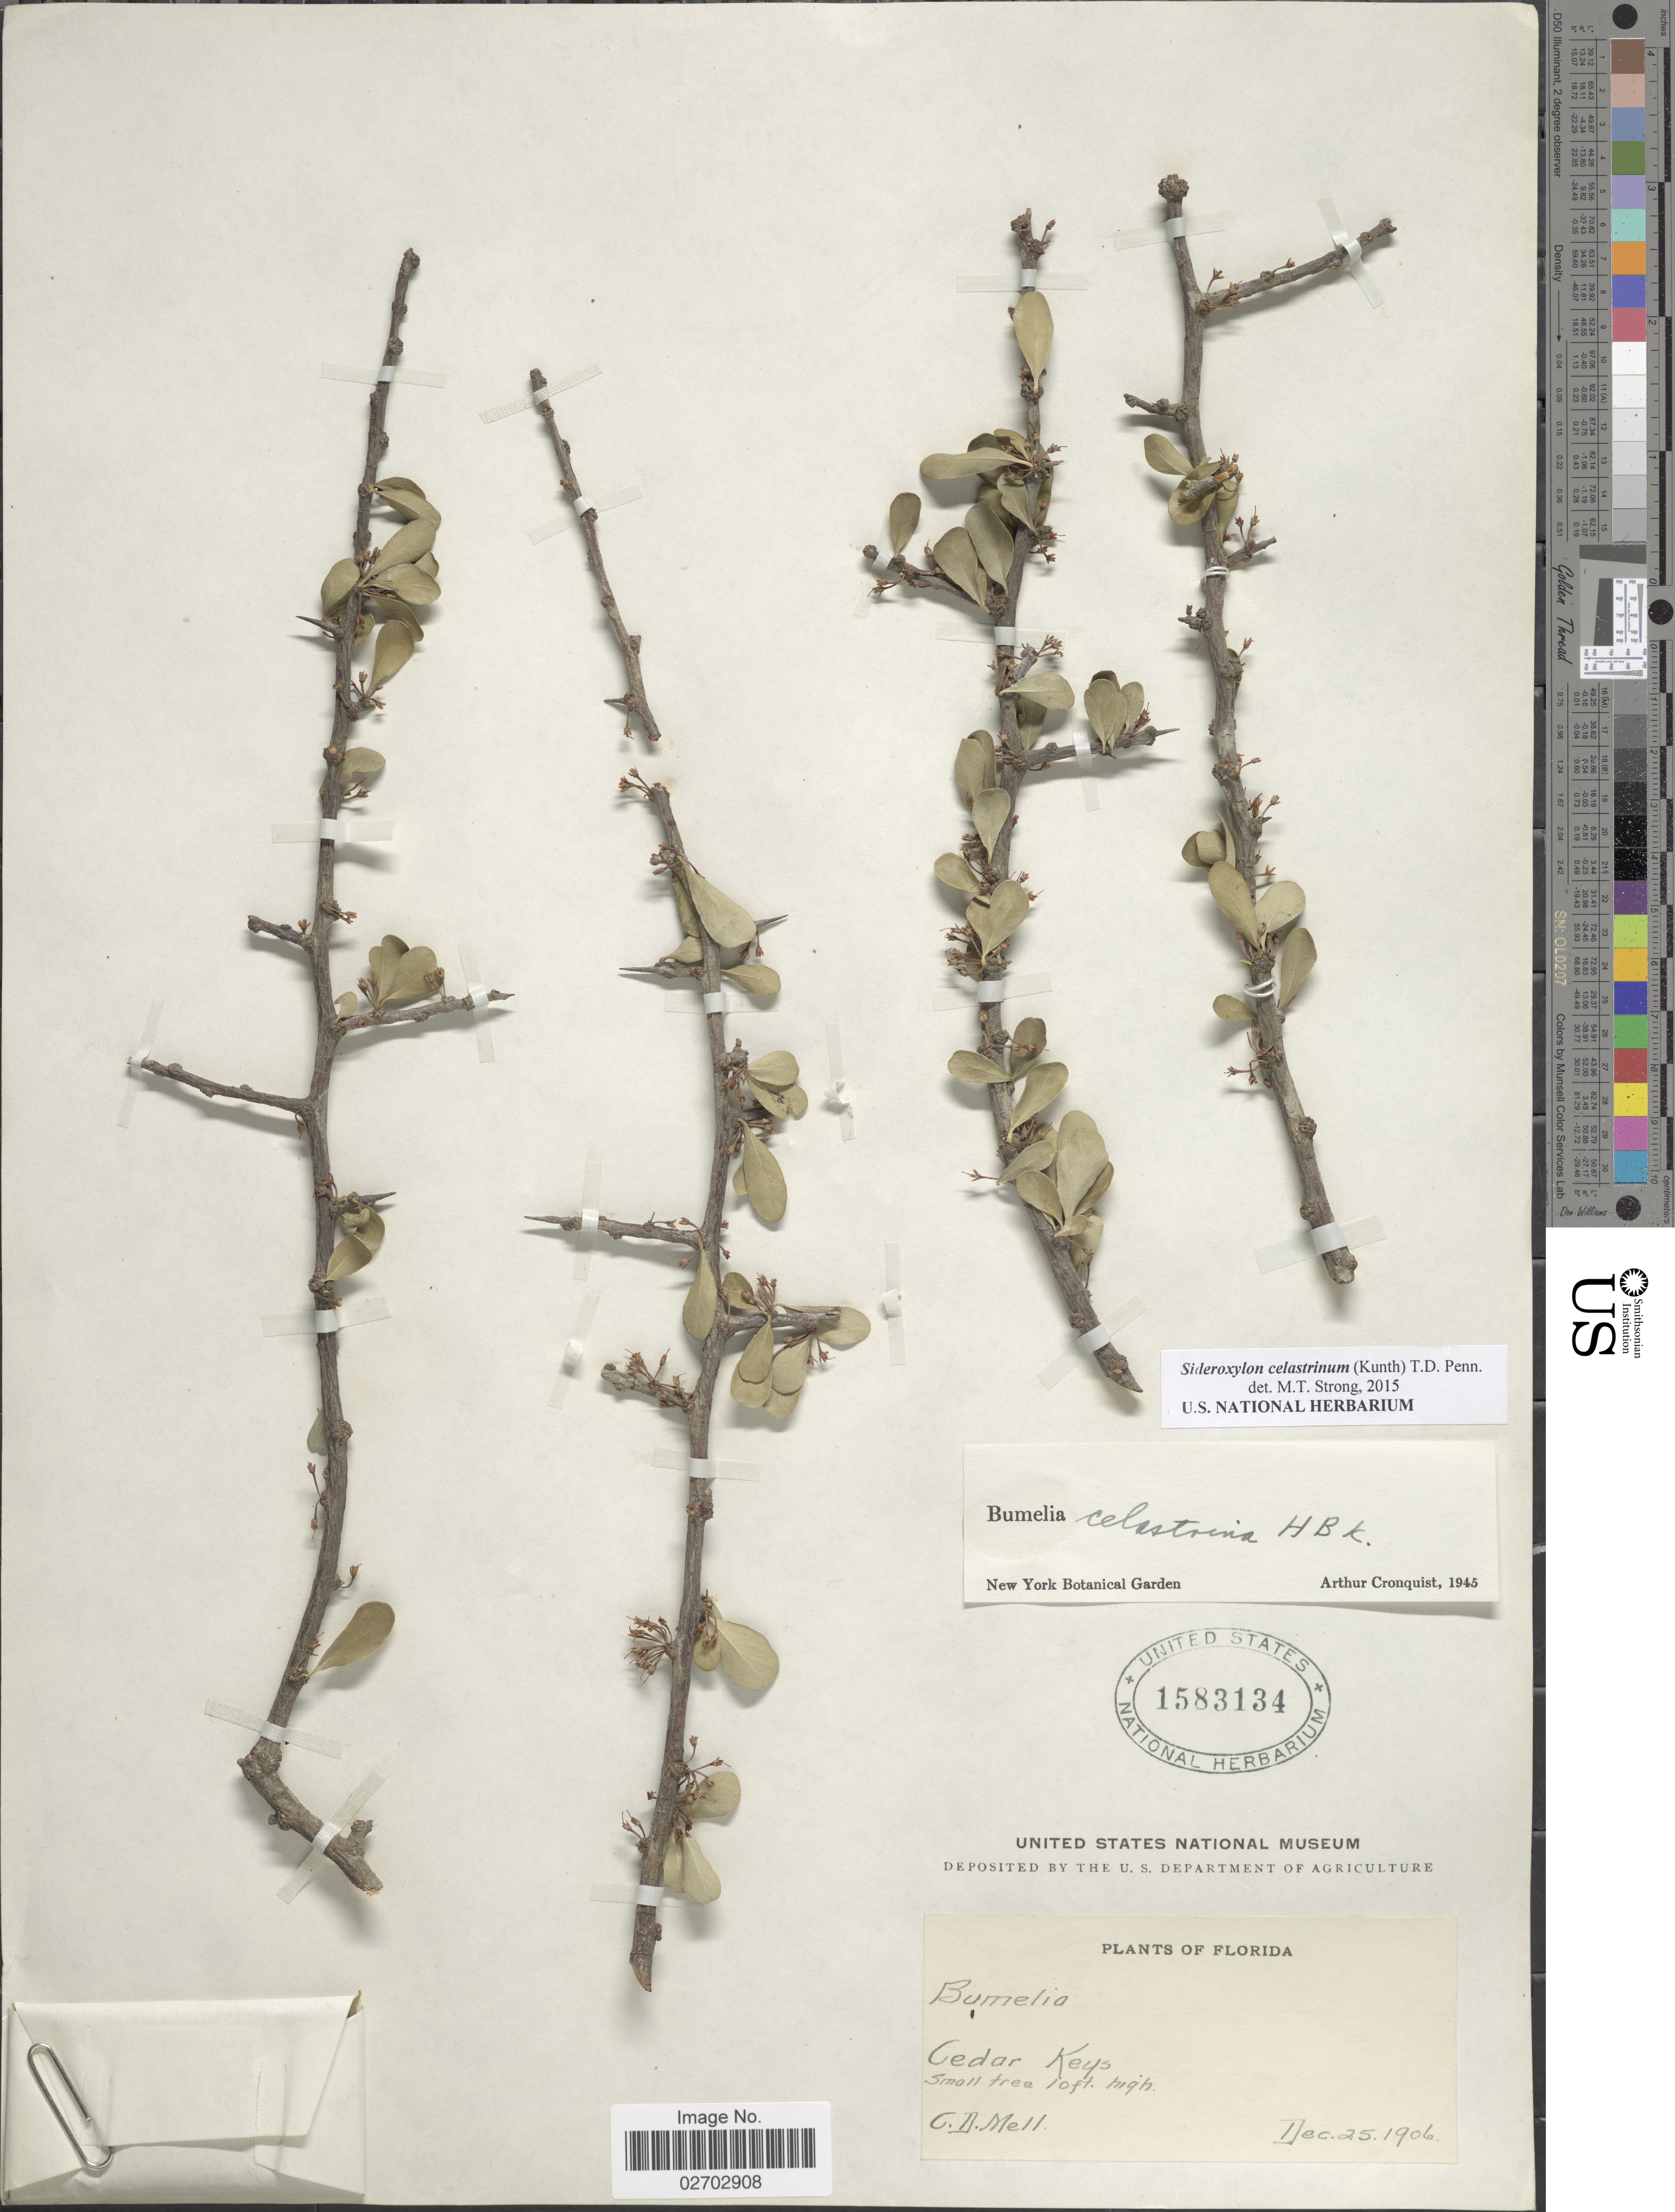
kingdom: Plantae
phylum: Tracheophyta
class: Magnoliopsida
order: Ericales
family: Sapotaceae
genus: Sideroxylon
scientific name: Sideroxylon celastrinum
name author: (Kunth) T.D. Penn.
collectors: C. D. Mell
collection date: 1906-12-25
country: United States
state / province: Florida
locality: Cedar Keys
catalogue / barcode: US 1583134